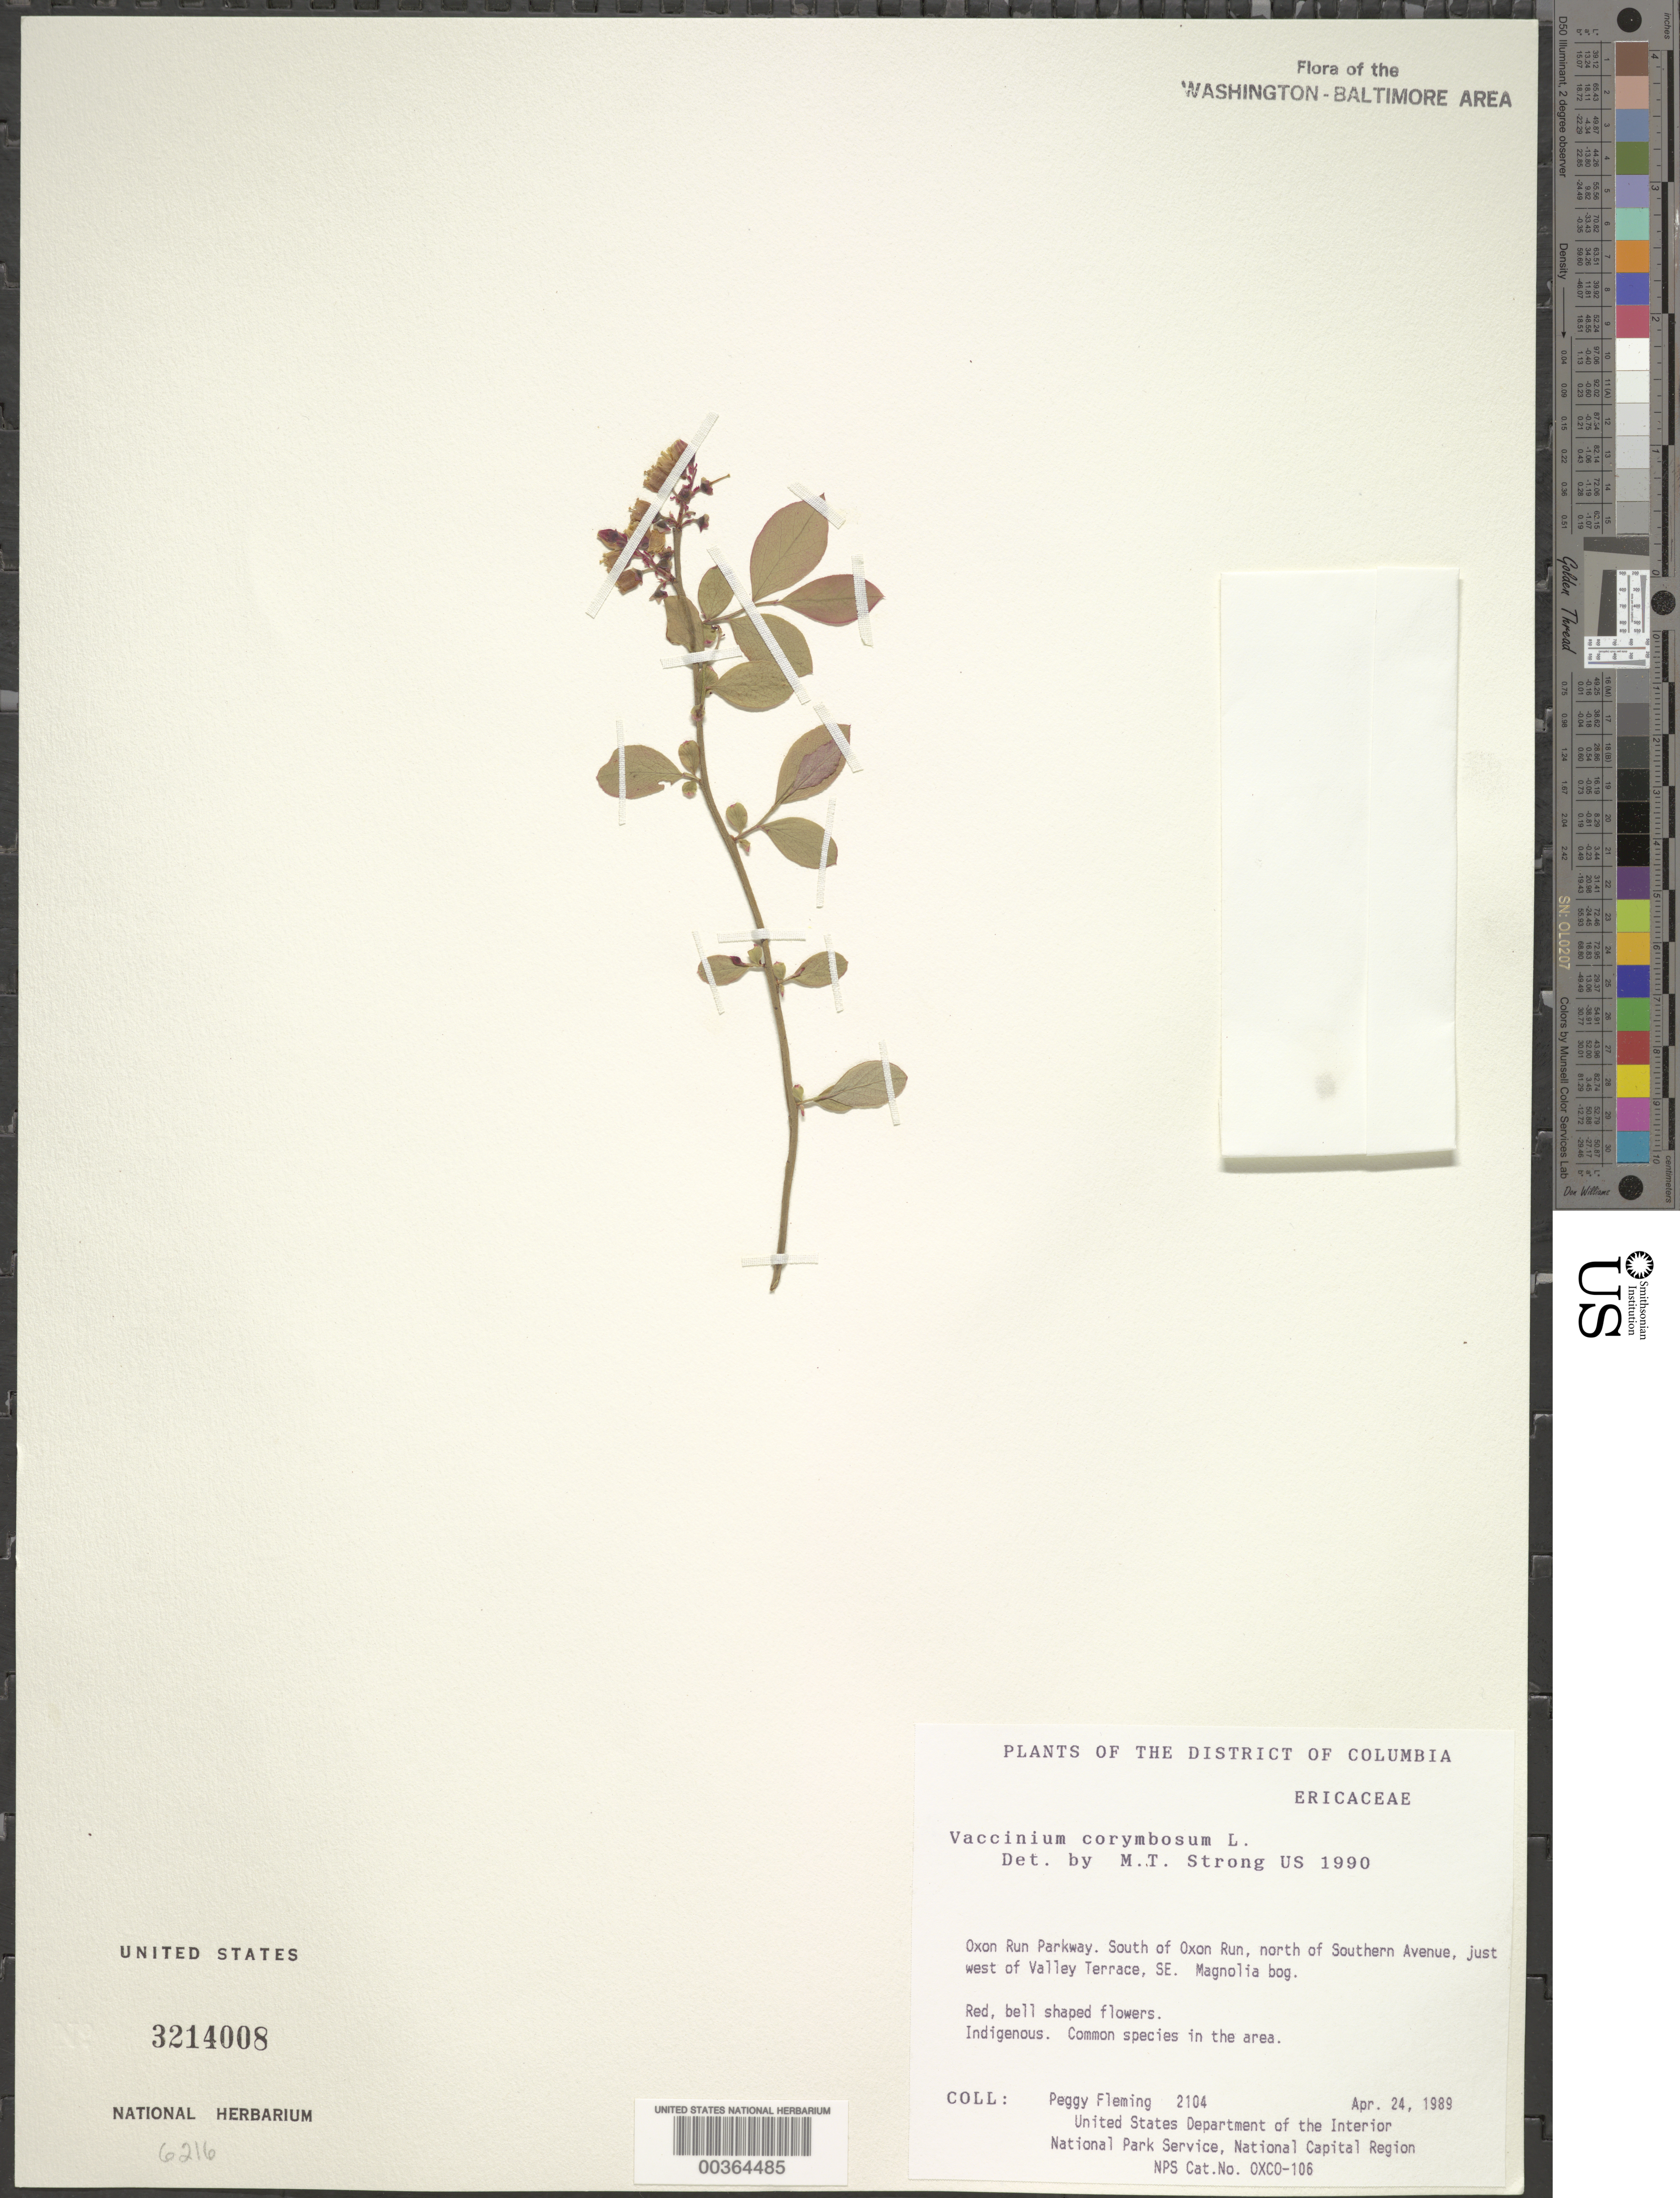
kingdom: Plantae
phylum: Tracheophyta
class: Magnoliopsida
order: Ericales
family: Ericaceae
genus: Vaccinium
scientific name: Vaccinium corymbosum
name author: L.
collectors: P. Fleming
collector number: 2104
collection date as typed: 24 Apr 1989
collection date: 1989-04-24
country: United States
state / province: District of Columbia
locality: Oxon Run Parkway, S of Oxon Run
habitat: Magnolia bog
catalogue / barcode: US 3214008